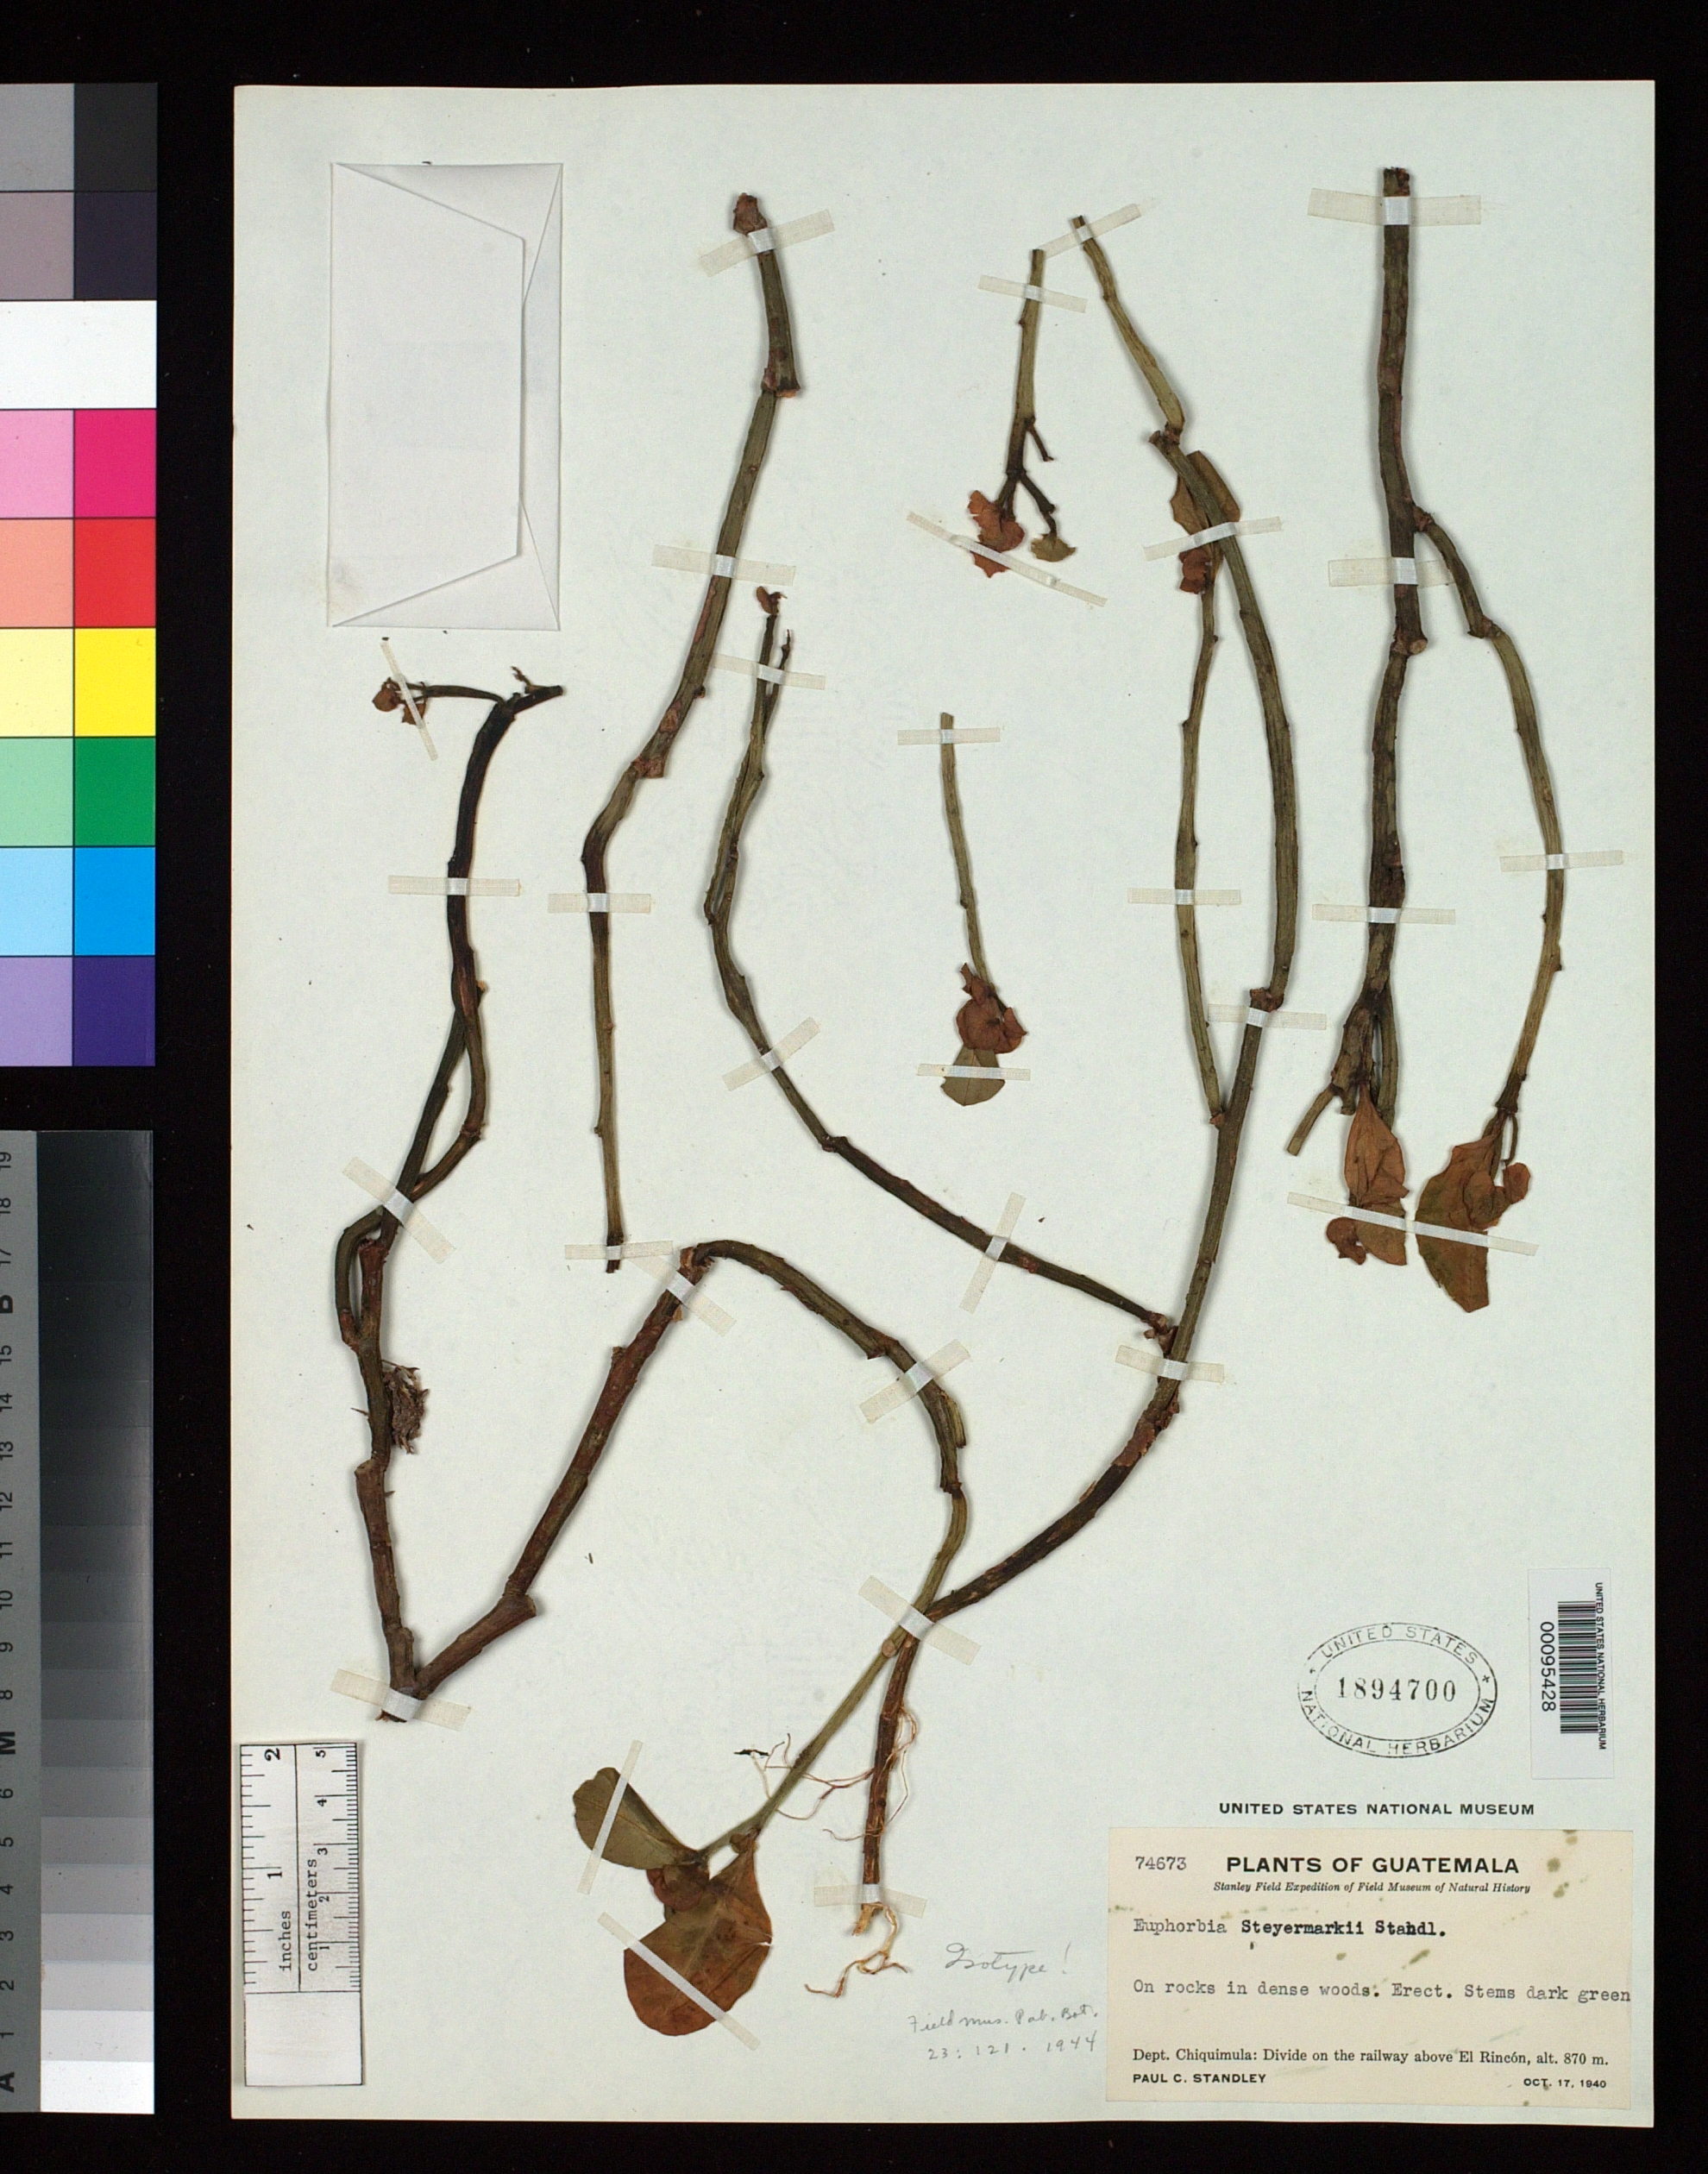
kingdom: Plantae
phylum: Tracheophyta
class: Magnoliopsida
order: Malpighiales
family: Euphorbiaceae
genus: Euphorbia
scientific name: Euphorbia steyermarkii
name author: Standl.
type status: Isotype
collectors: P. C. Standley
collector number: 74673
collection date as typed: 17 Oct 1940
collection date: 1940-10-17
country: Guatemala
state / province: Zacapa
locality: Near Zacapa.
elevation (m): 200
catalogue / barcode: US 1894700